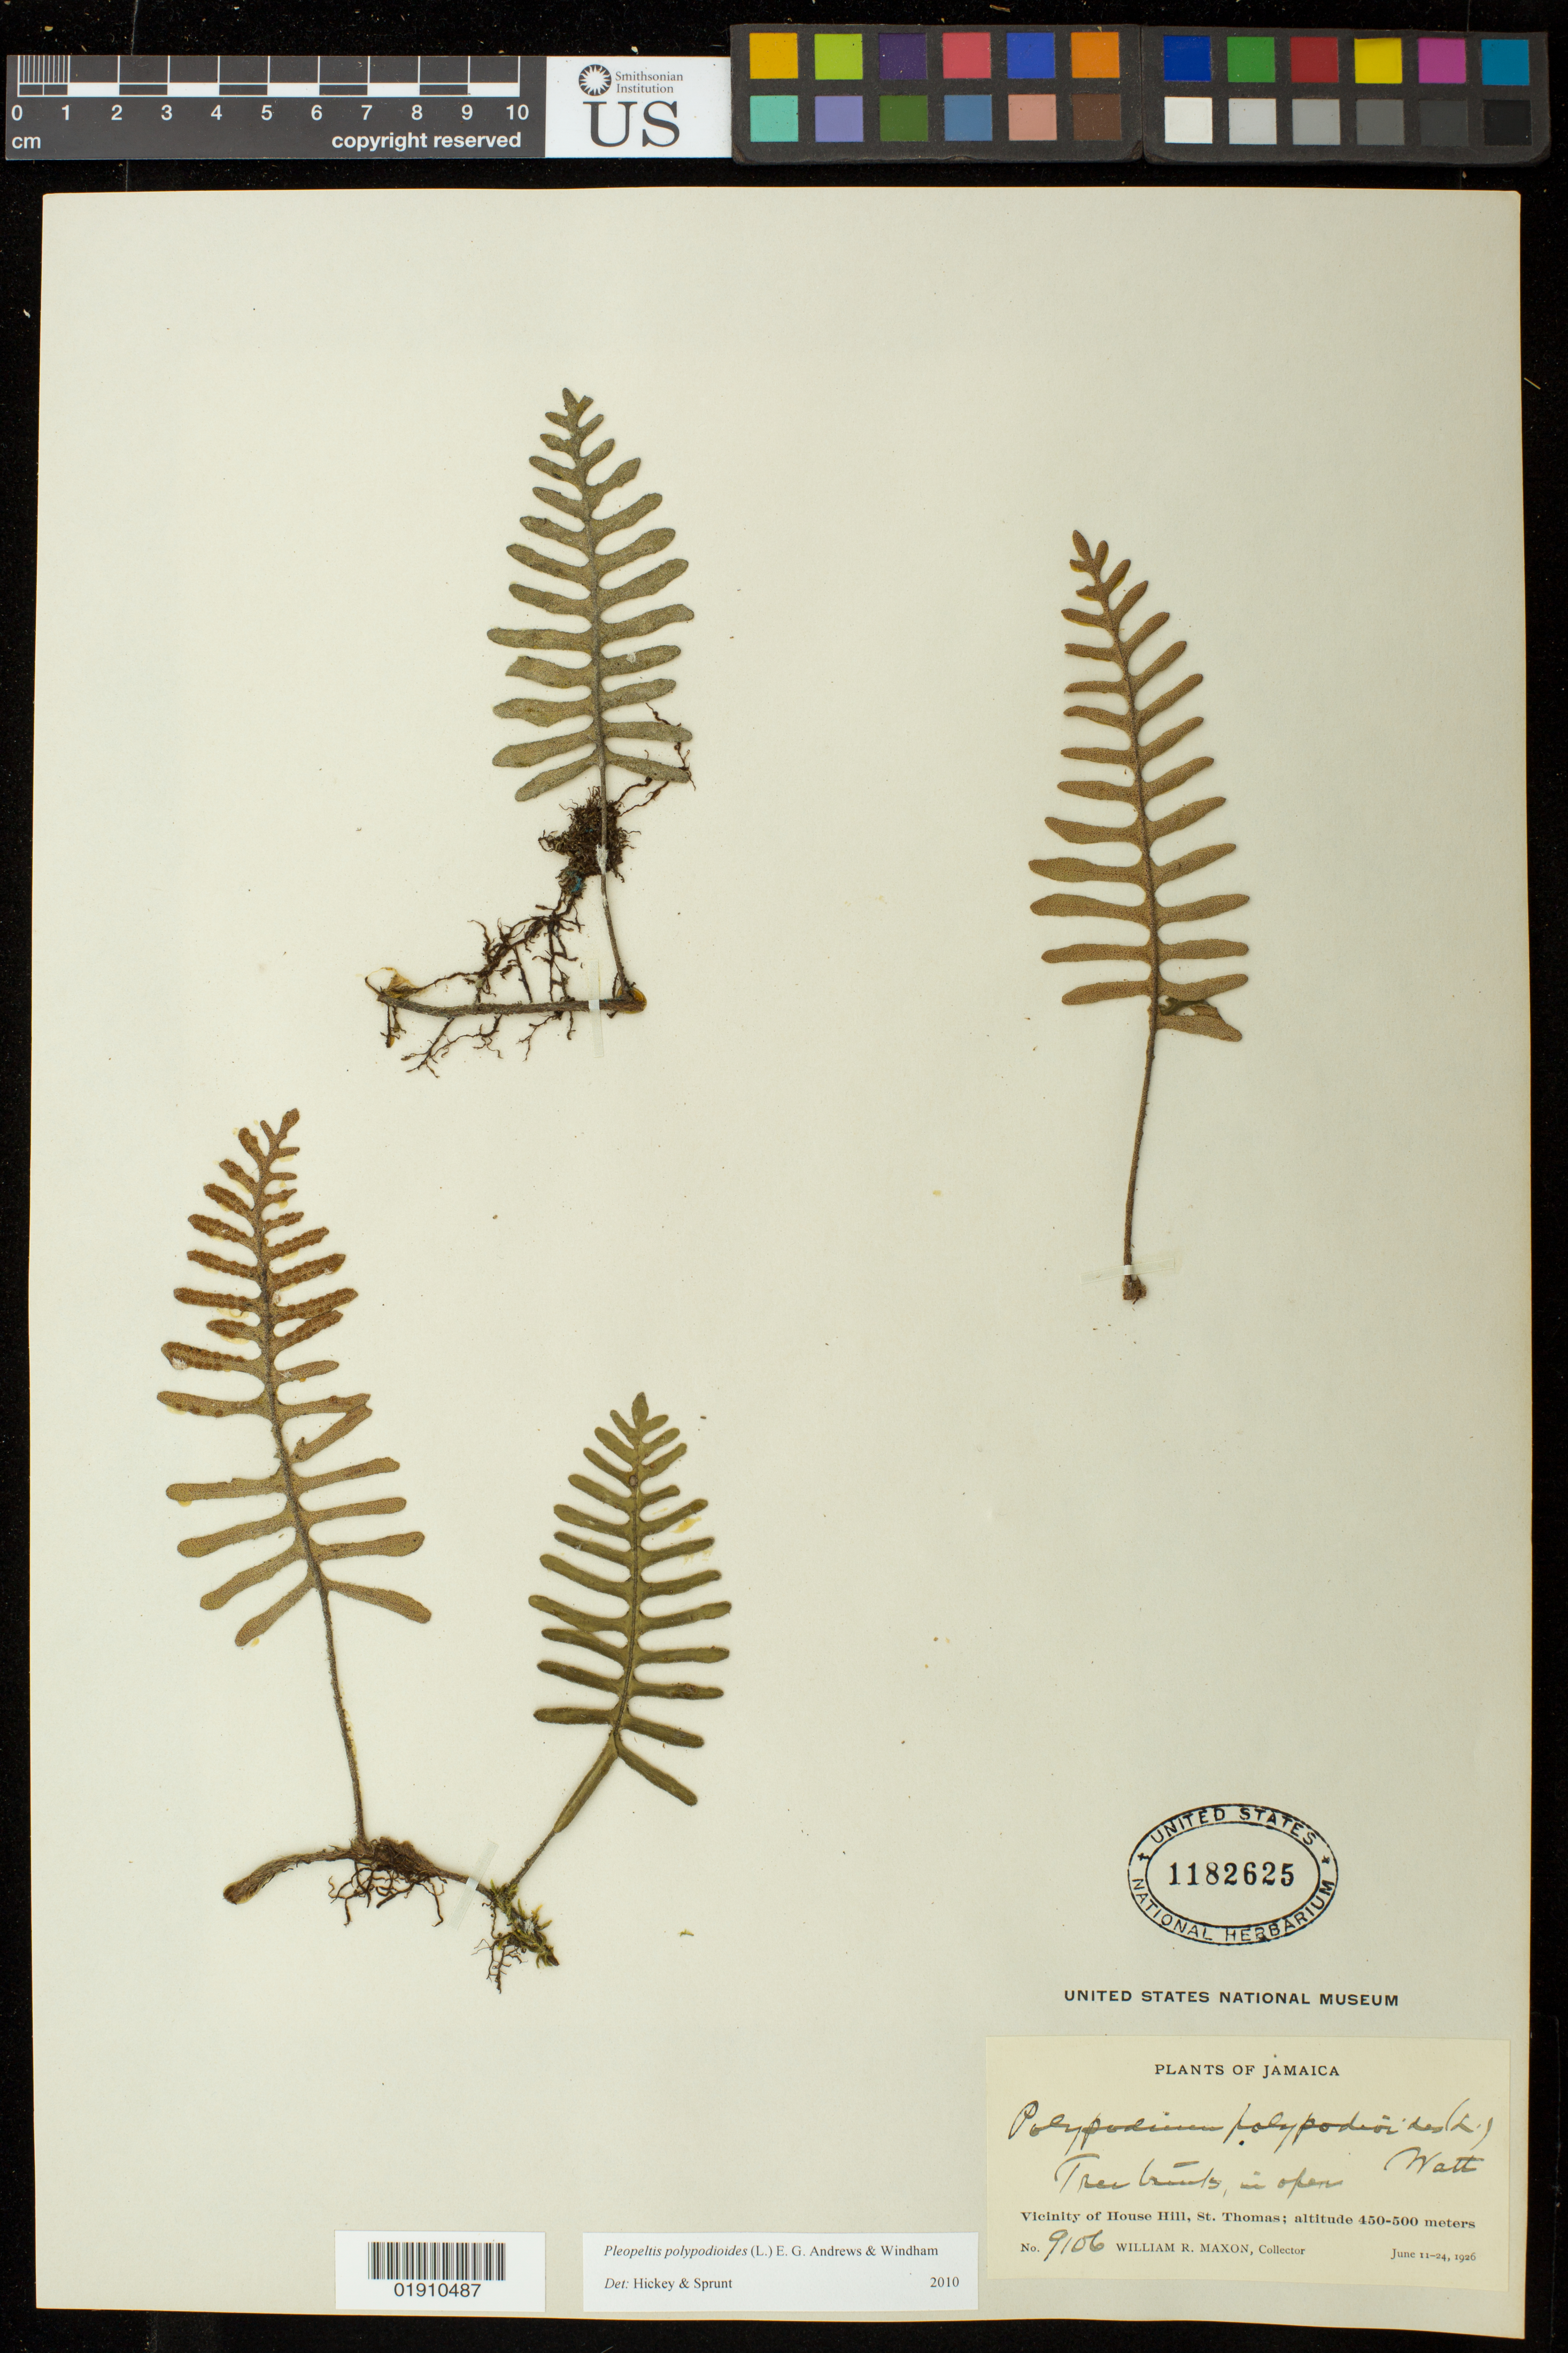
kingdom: Plantae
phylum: Tracheophyta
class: Polypodiopsida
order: Polypodiales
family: Polypodiaceae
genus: Pleopeltis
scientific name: Pleopeltis polypodioides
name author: (L.) E.G. Andrews & Windham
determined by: Sprunt, S. V.; Hickey, R. J.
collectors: W. R. Maxon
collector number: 9106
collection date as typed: June 11-24, 1926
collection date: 1926-06-11/1926-06-24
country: Jamaica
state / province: Saint Thomas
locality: Vicinity of House Hill, St. Thomas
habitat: tree brush, in open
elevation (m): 450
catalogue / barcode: US 1182625